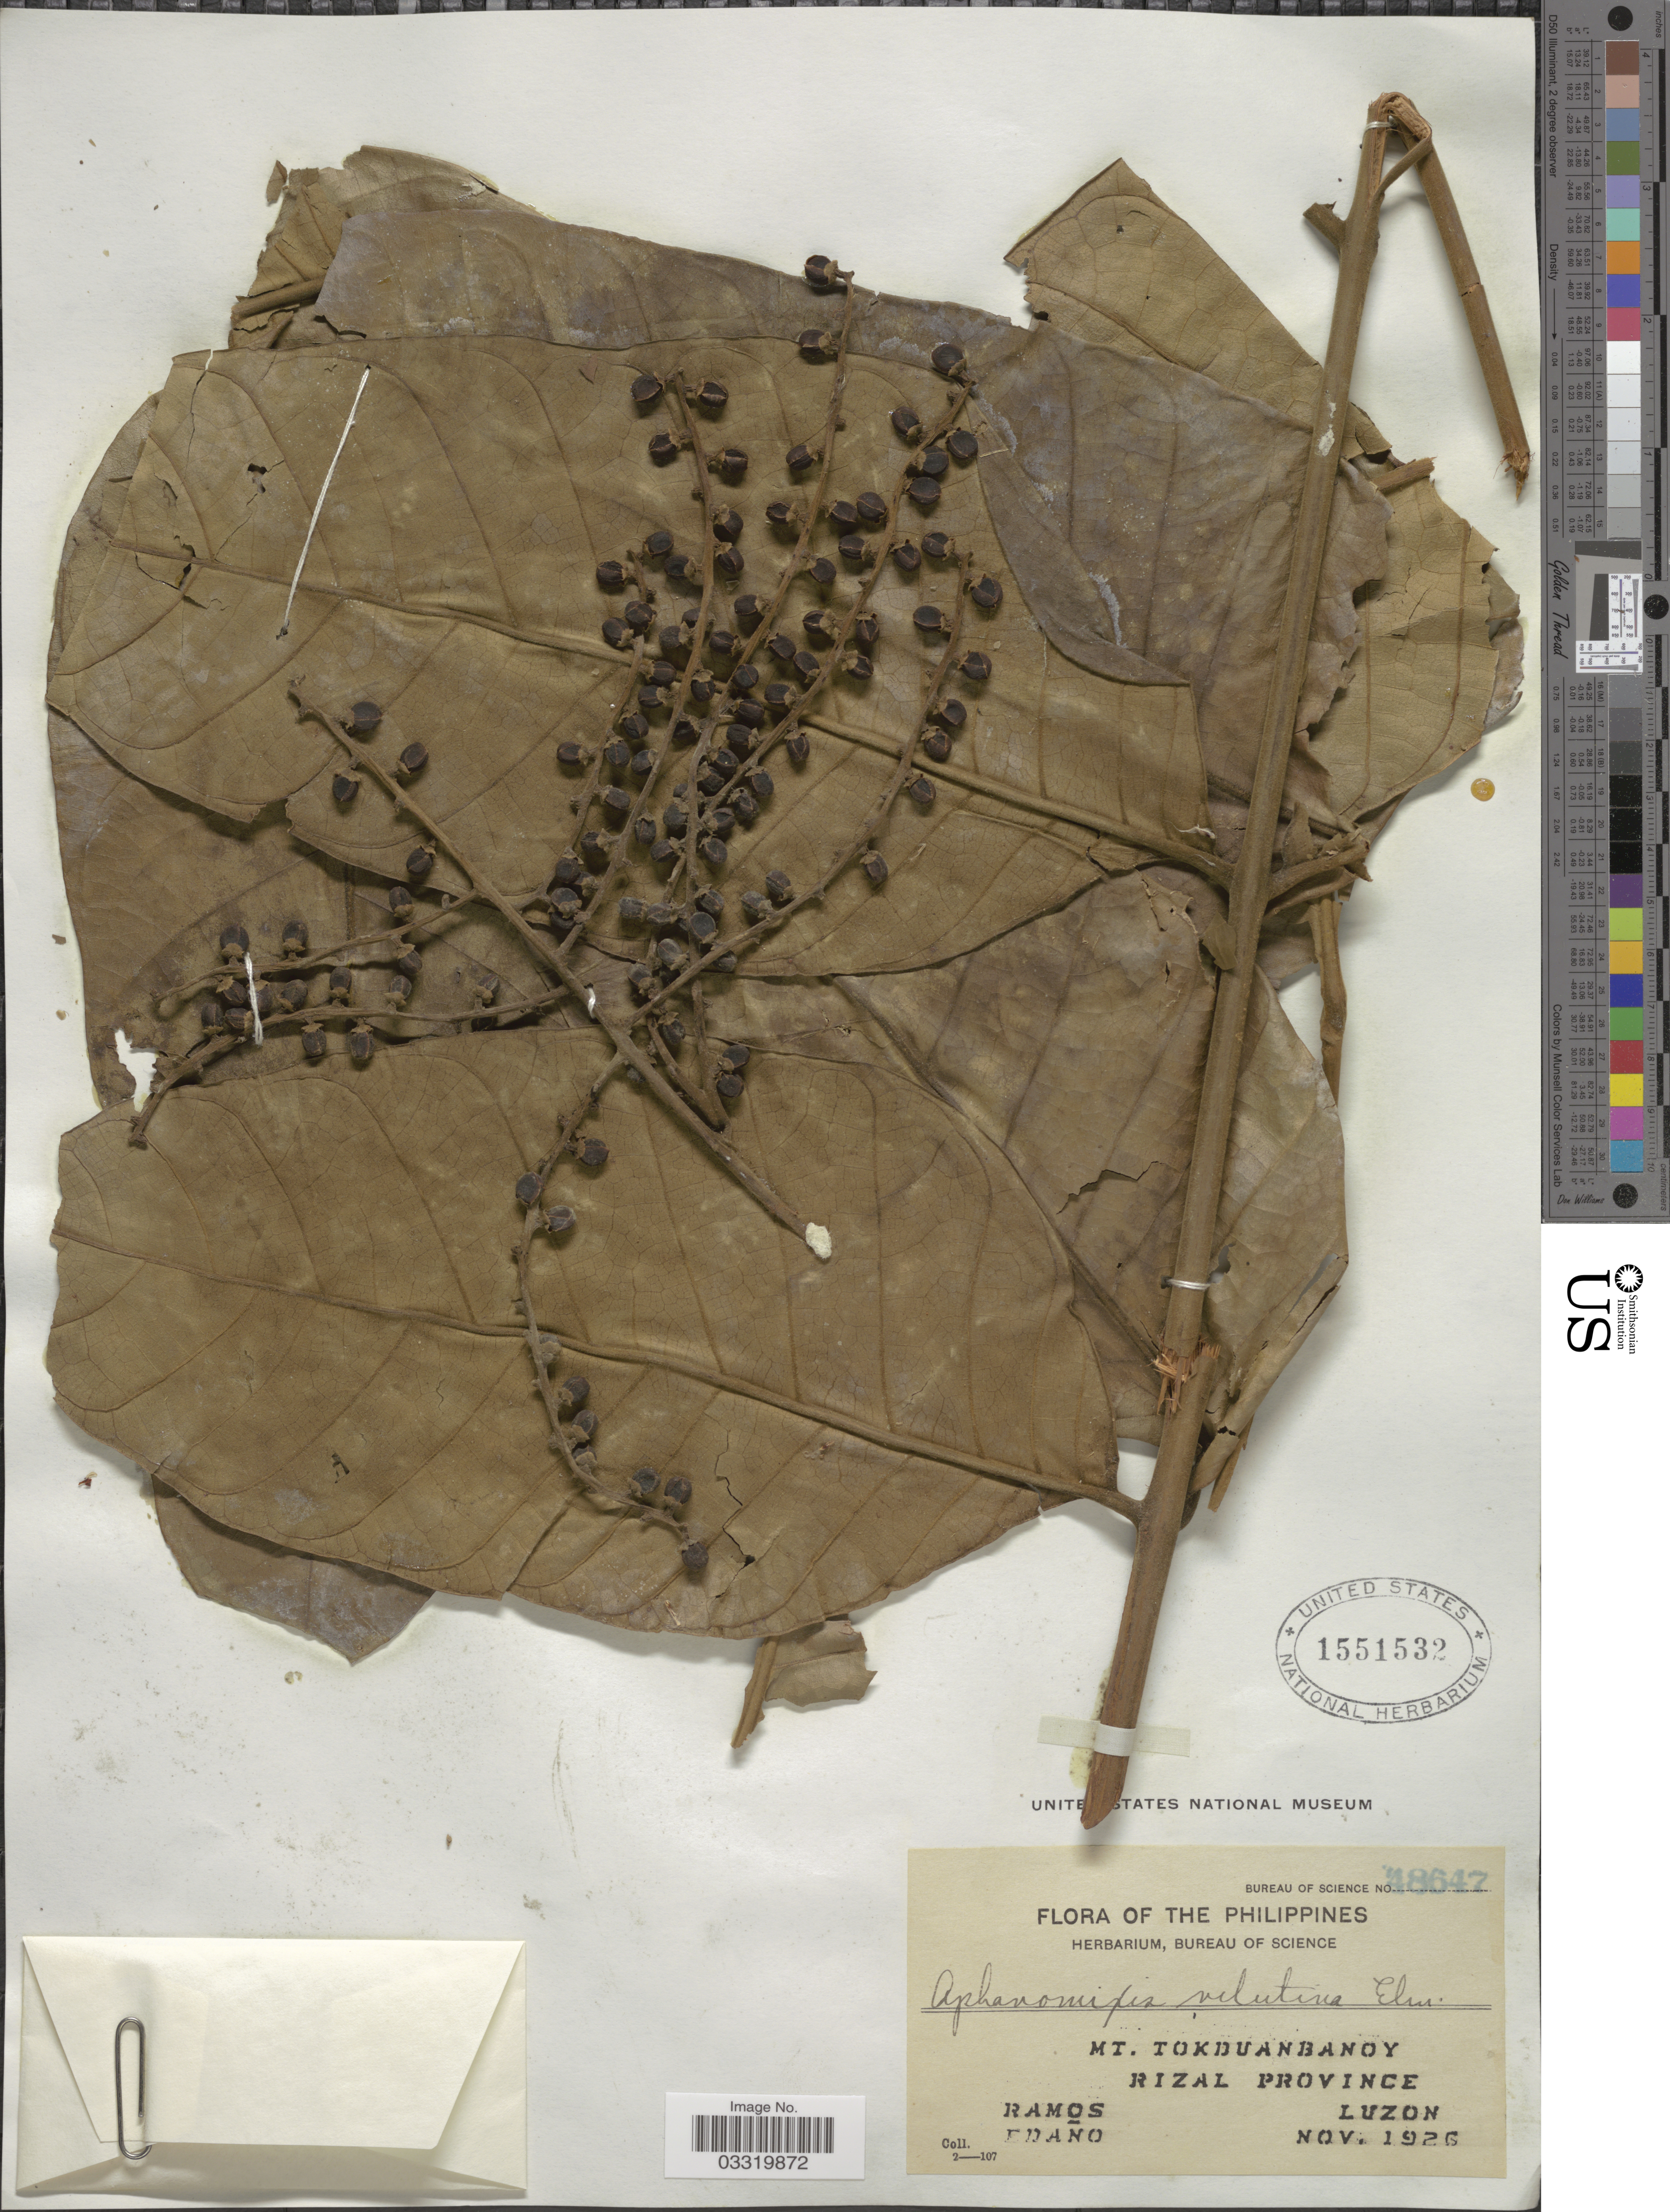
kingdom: Plantae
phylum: Tracheophyta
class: Magnoliopsida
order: Sapindales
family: Meliaceae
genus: Aphanamixis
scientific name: Aphanamixis polystachya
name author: (Wall.) R. Parker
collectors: -. Ramos & -. Edano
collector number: Bureau of Science 48647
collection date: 1926-11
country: Philippines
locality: Mt. Tokduanbanoy, Rizal Province, Luzon.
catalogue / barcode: US 1551532